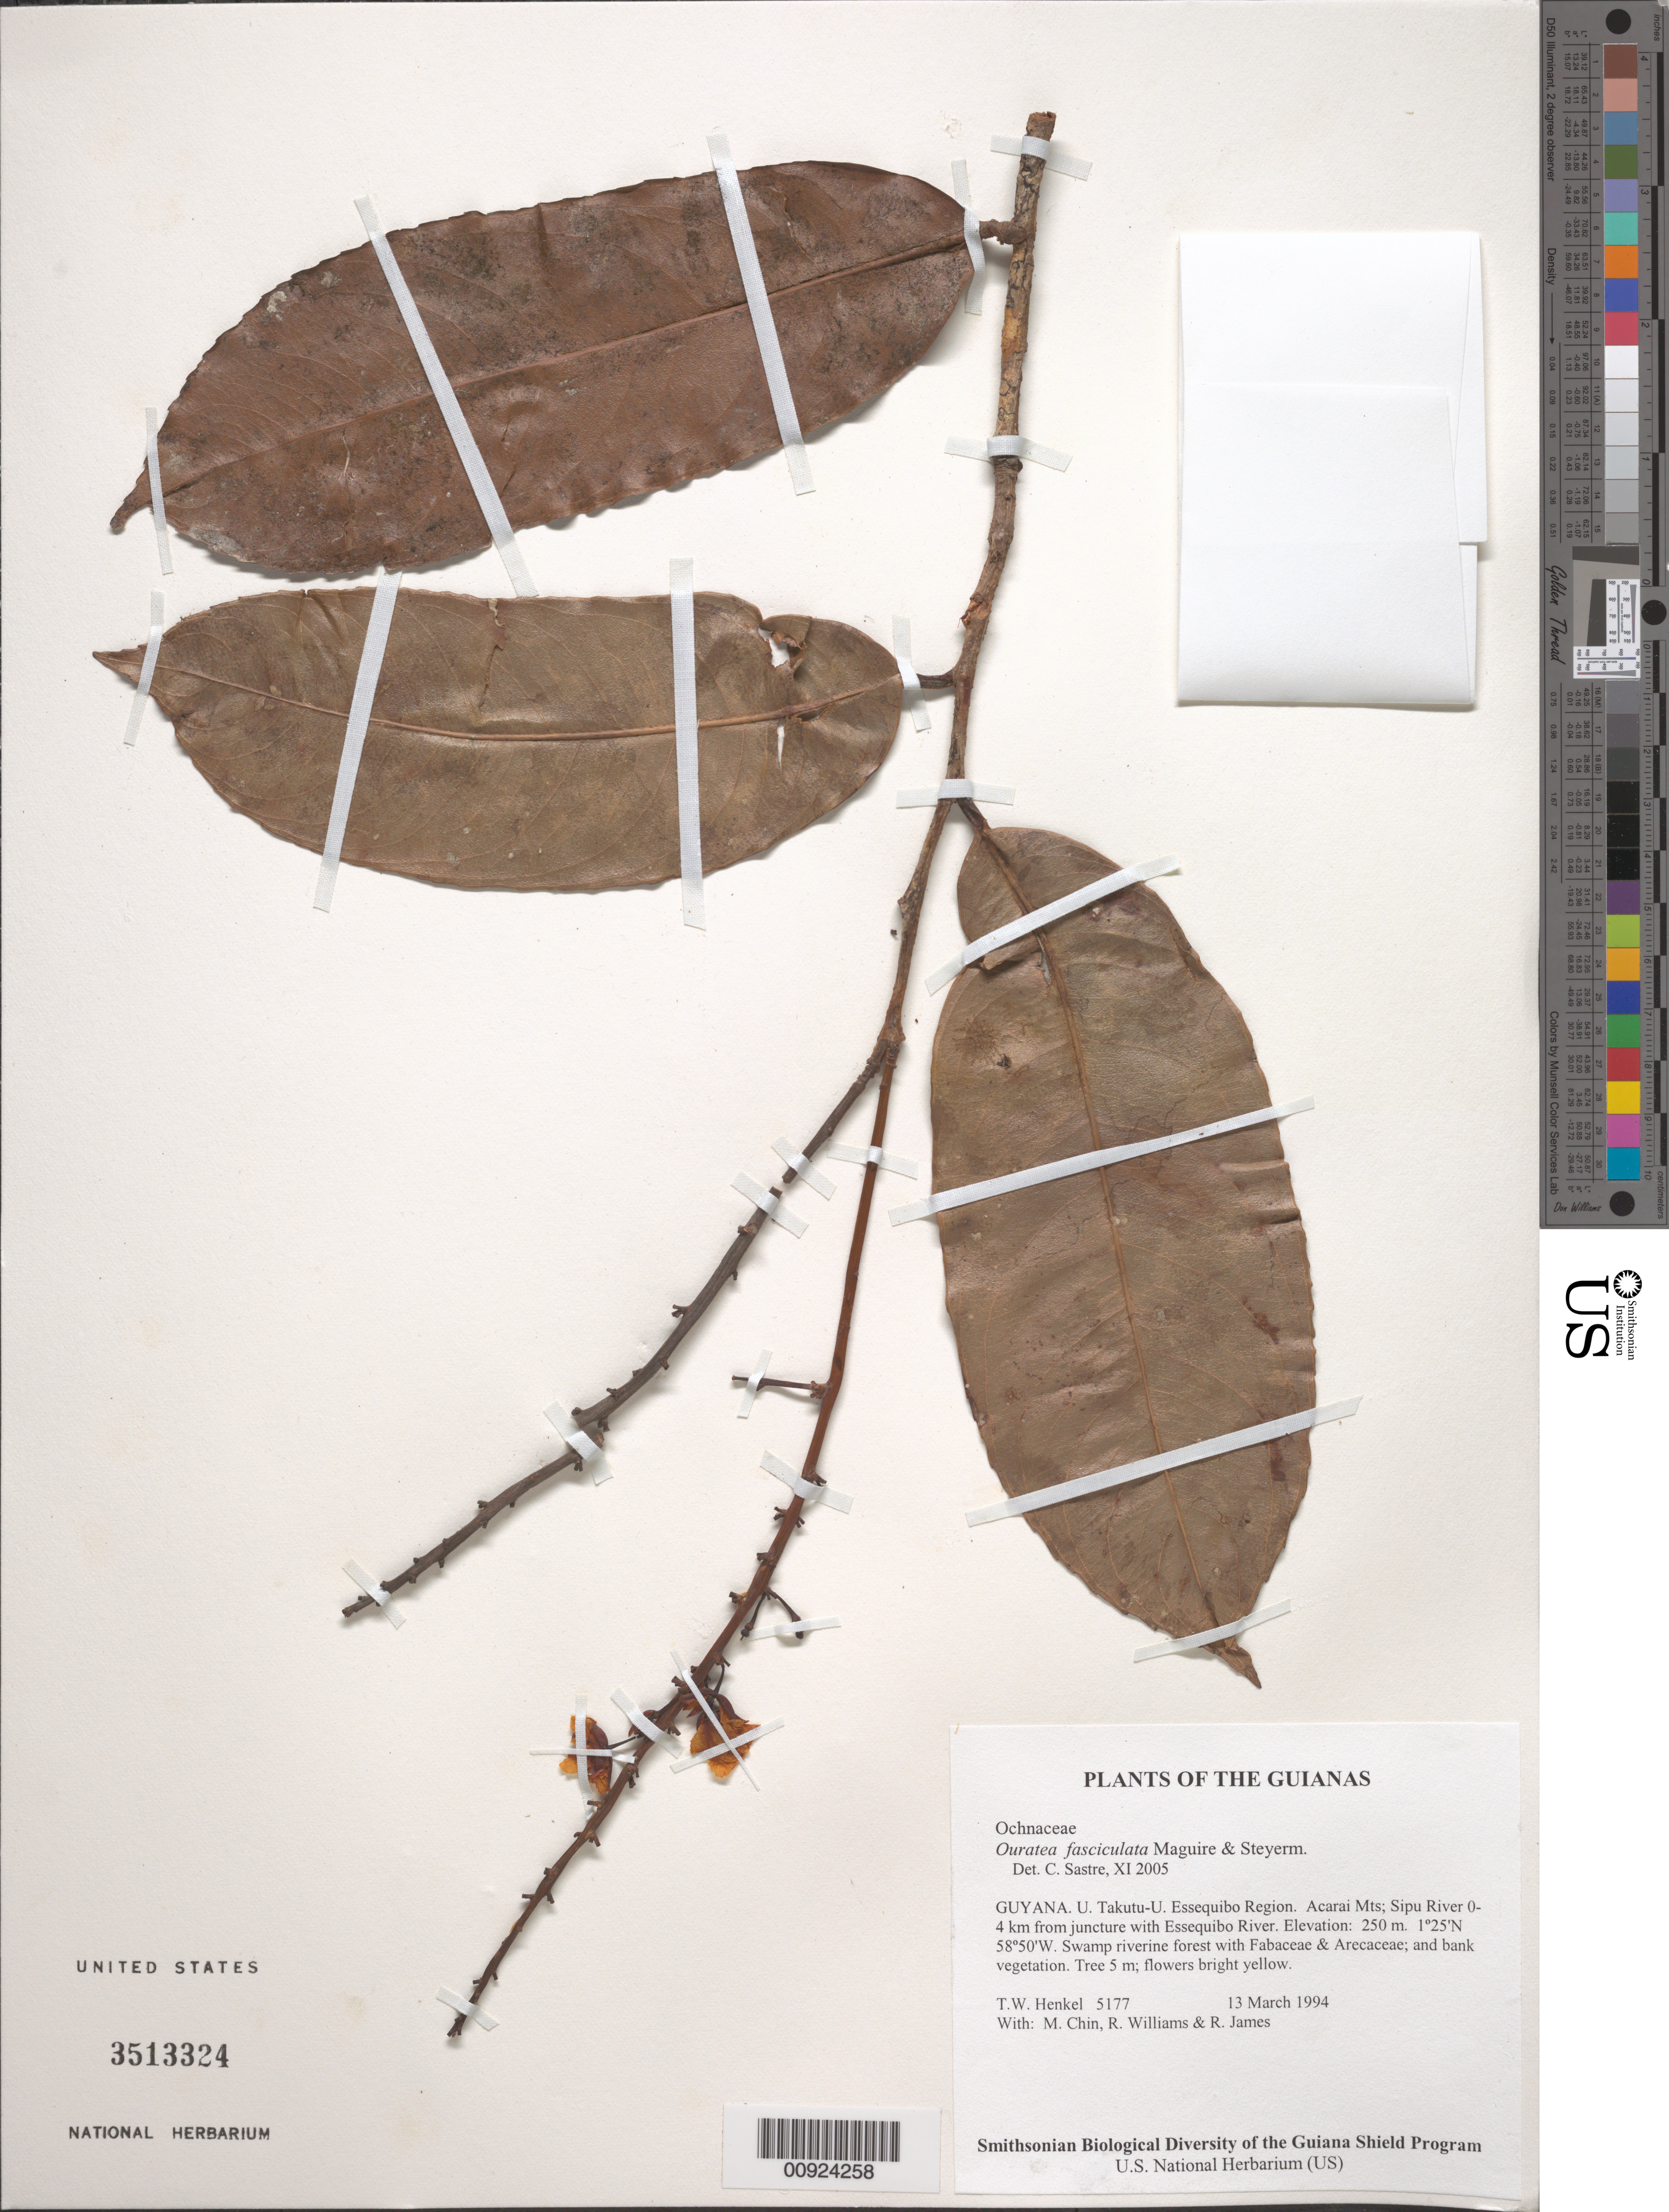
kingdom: Plantae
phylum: Tracheophyta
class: Magnoliopsida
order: Malpighiales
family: Ochnaceae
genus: Ouratea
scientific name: Ouratea fasciculata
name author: Maguire & Steyerm.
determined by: Sastre, C. H. L.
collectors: T. Henkel, M. Chin, R. Williams & R. James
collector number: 5177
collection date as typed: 13 March 1994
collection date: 1994-03-13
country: Guyana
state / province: U. Takutu-U. Essequibo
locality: Acarai Mts; Sipu River 0-4 km from juncture with Essequibo River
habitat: Swamp riverine forest with Fabaceae & Arecaceae; and bank vegetation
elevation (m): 250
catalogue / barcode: US 3513324